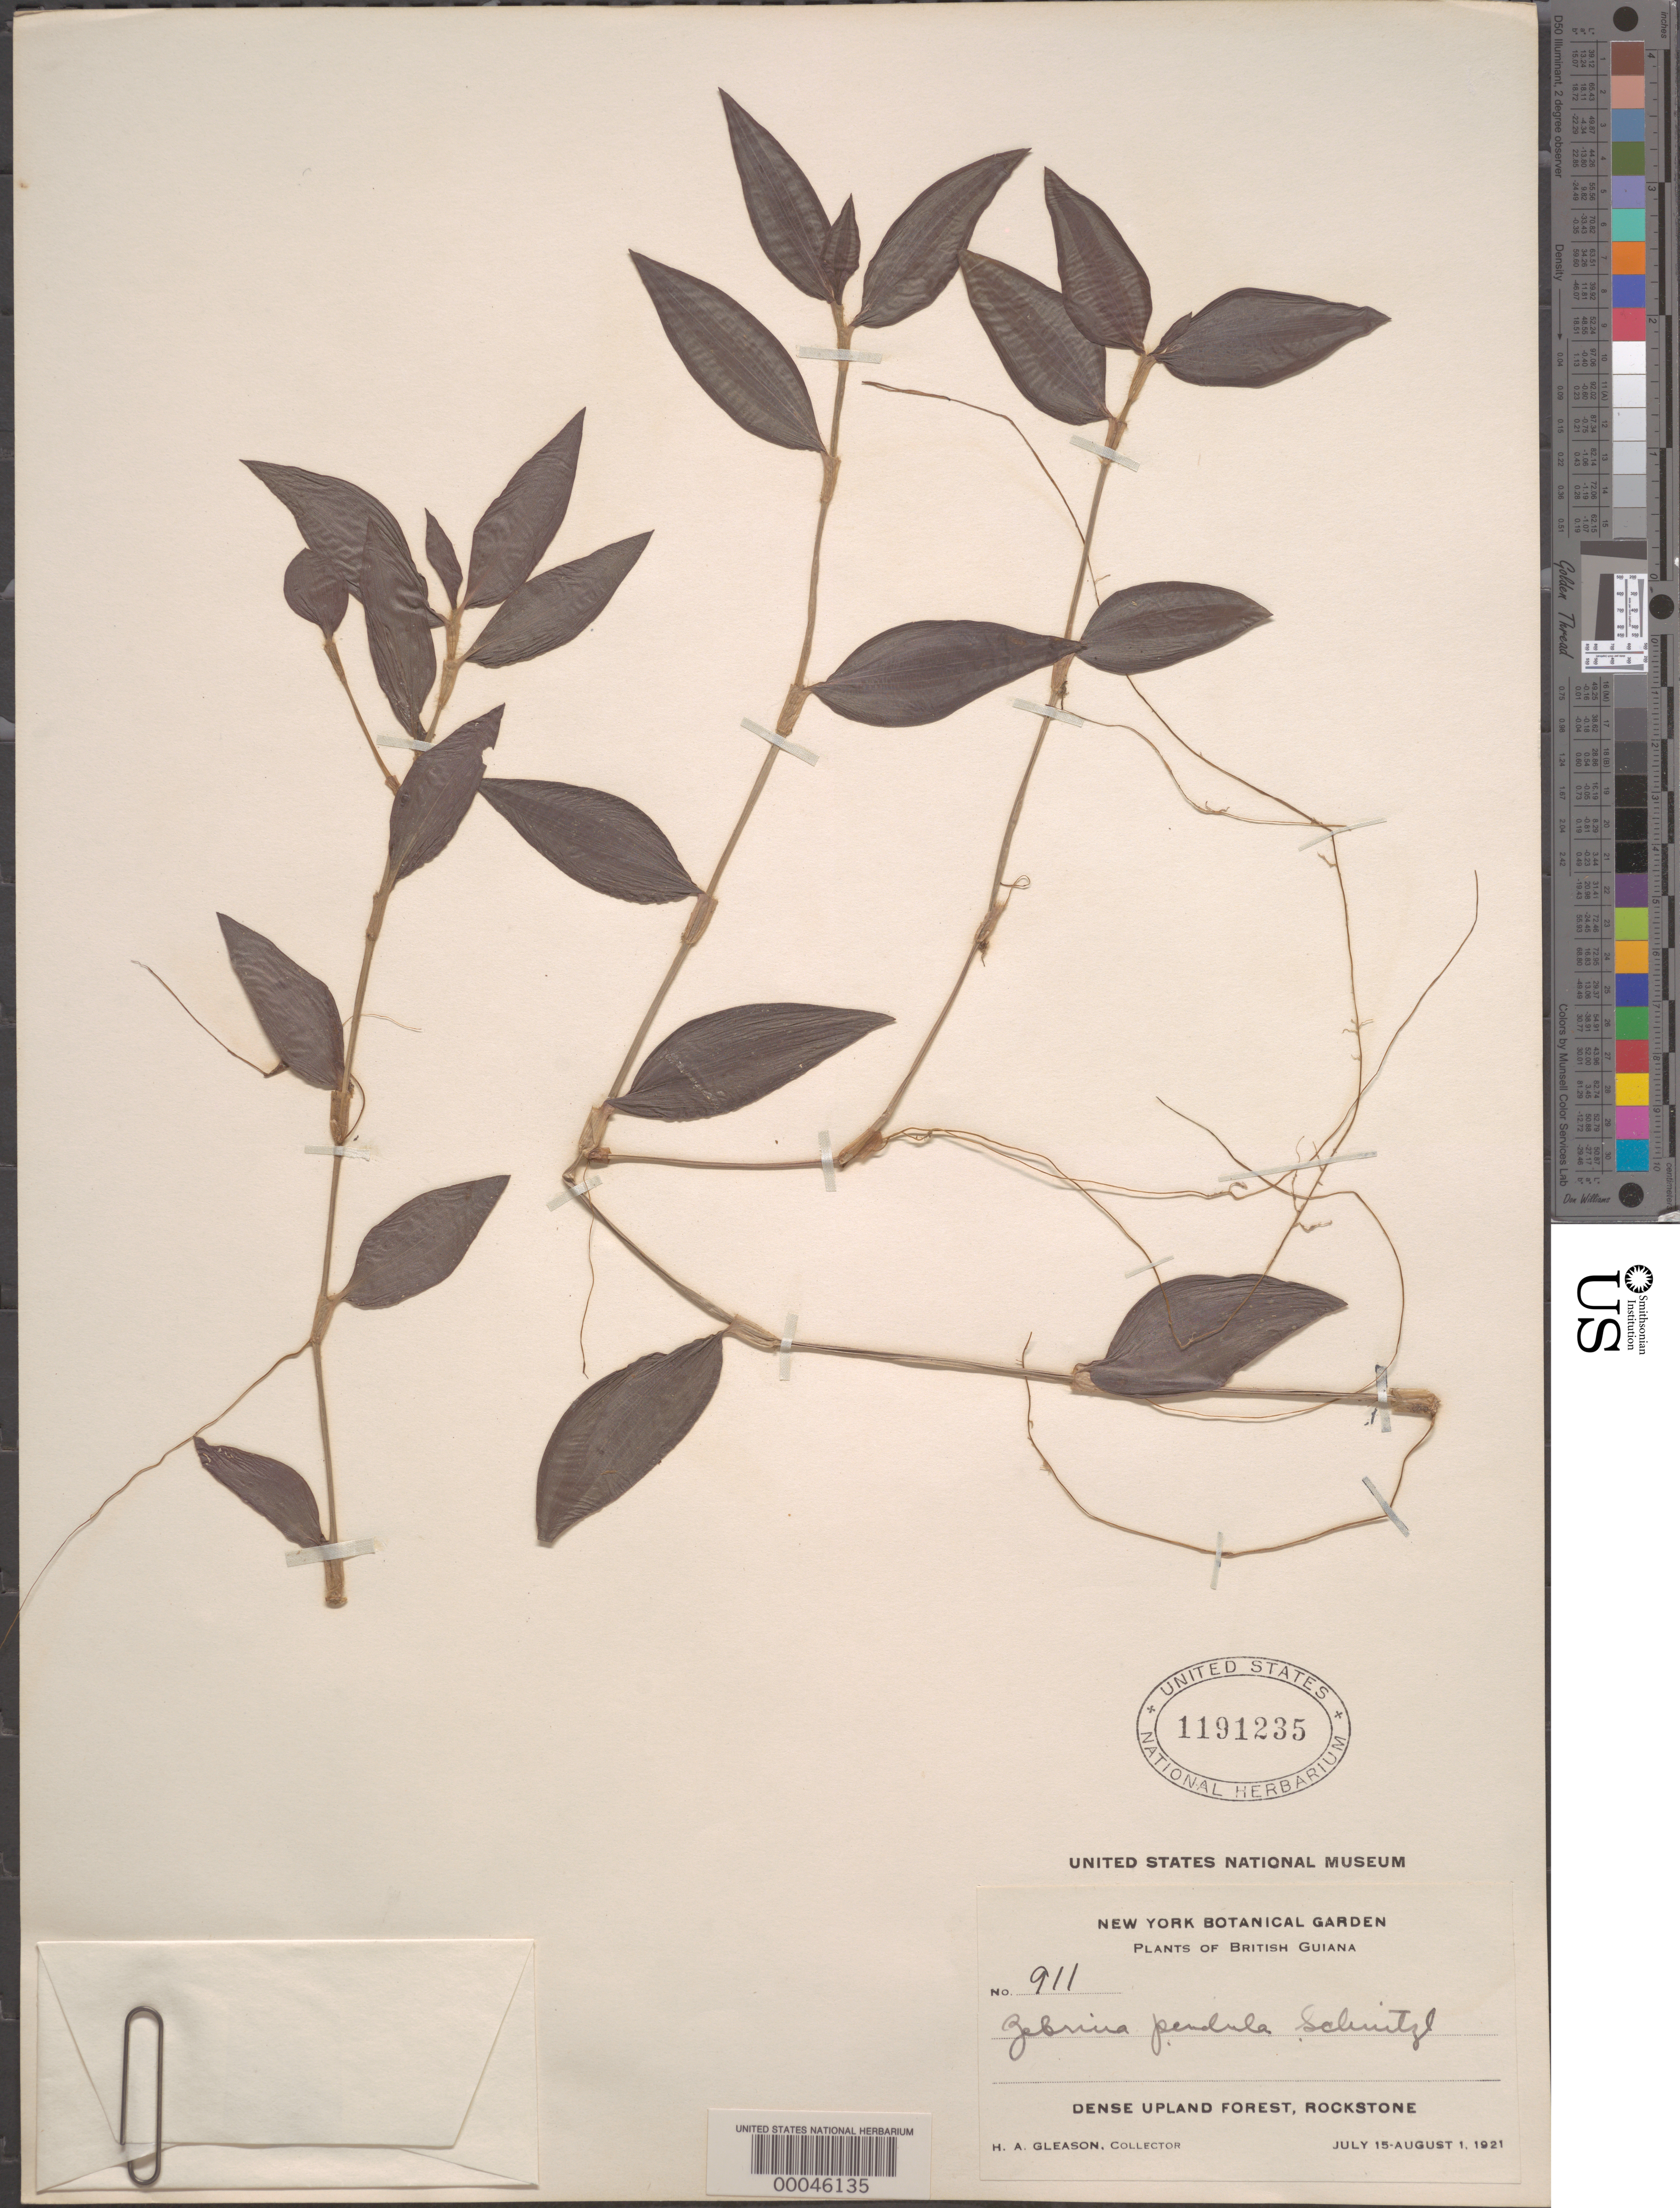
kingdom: Plantae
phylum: Tracheophyta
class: Liliopsida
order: Commelinales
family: Commelinaceae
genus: Tradescantia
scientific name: Tradescantia zebrina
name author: Bosse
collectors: H. A. Gleason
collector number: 911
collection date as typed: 15 Jul 1921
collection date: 1921-07-15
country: Guyana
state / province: U. Demerara-Berbice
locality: Rockstone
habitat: Dense upland forest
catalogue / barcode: US 1191235